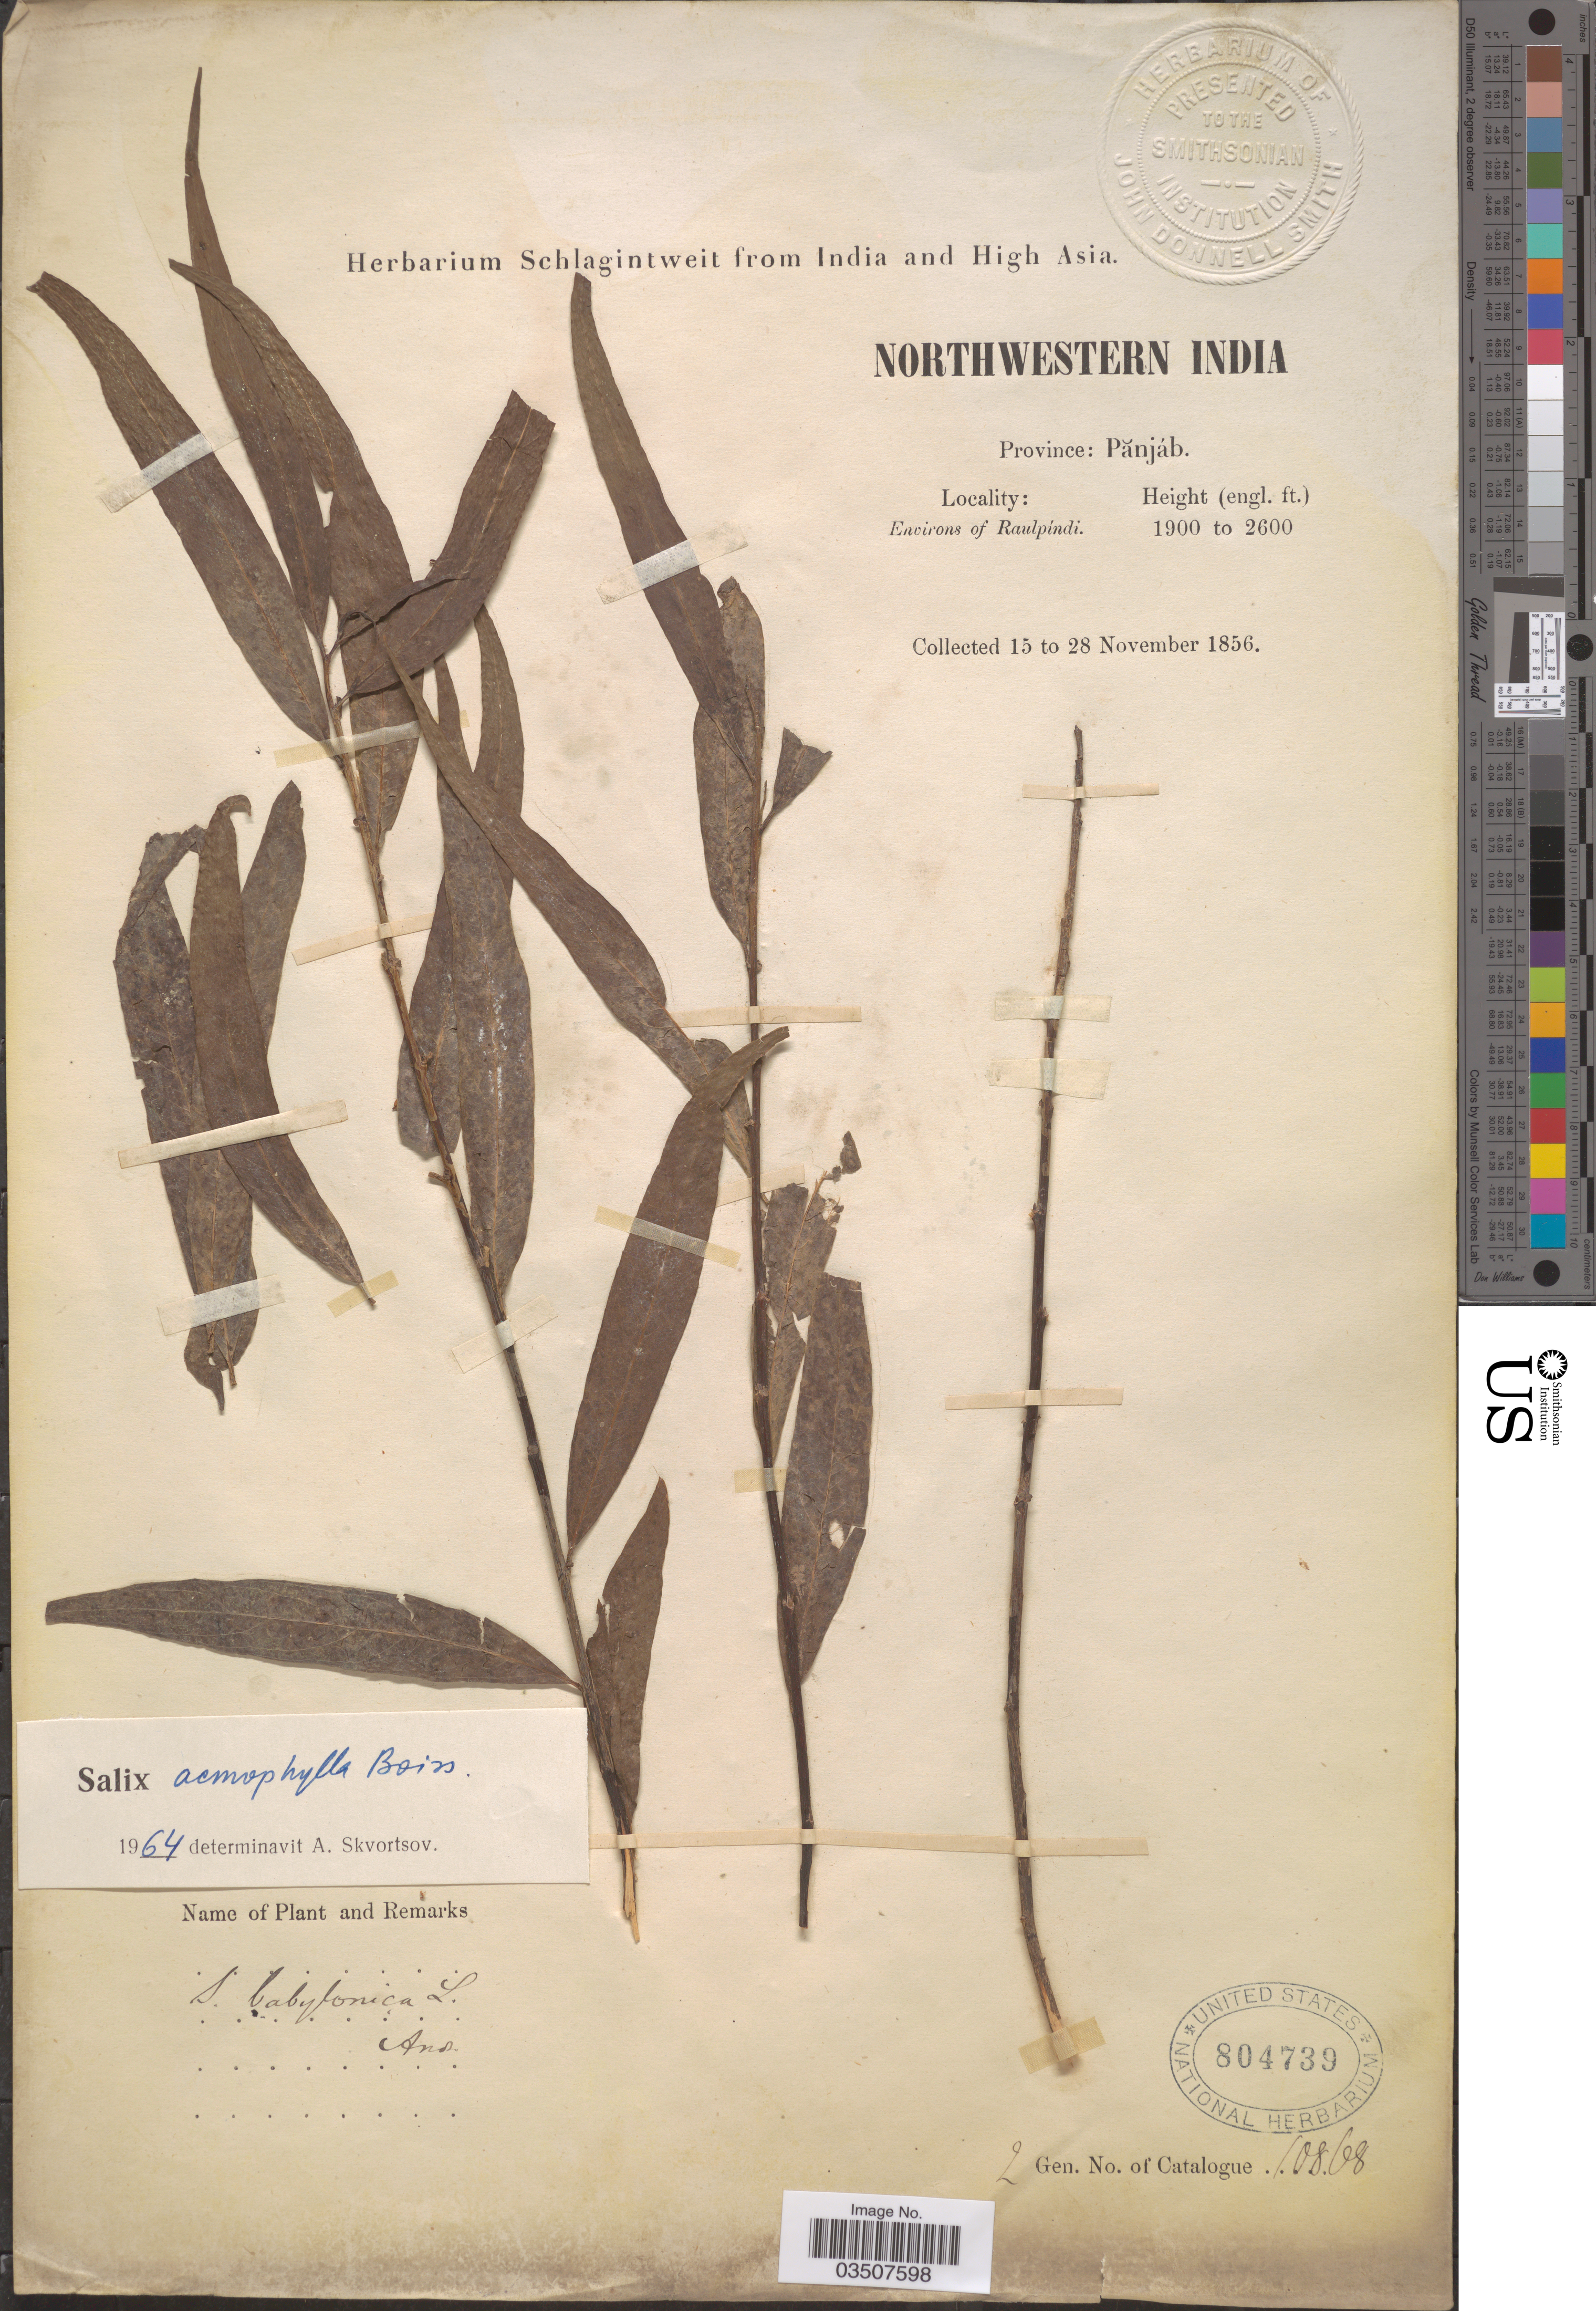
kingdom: Plantae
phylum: Tracheophyta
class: Magnoliopsida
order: Malpighiales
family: Salicaceae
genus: Salix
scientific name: Salix acmophylla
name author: Boiss.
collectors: ex herb. Schlagintweit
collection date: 1856-11-15/1856-11-28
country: India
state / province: Punjab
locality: Northwestern India. Province: Panjáb. Environs of Raulpíndi.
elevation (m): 579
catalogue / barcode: US 804739